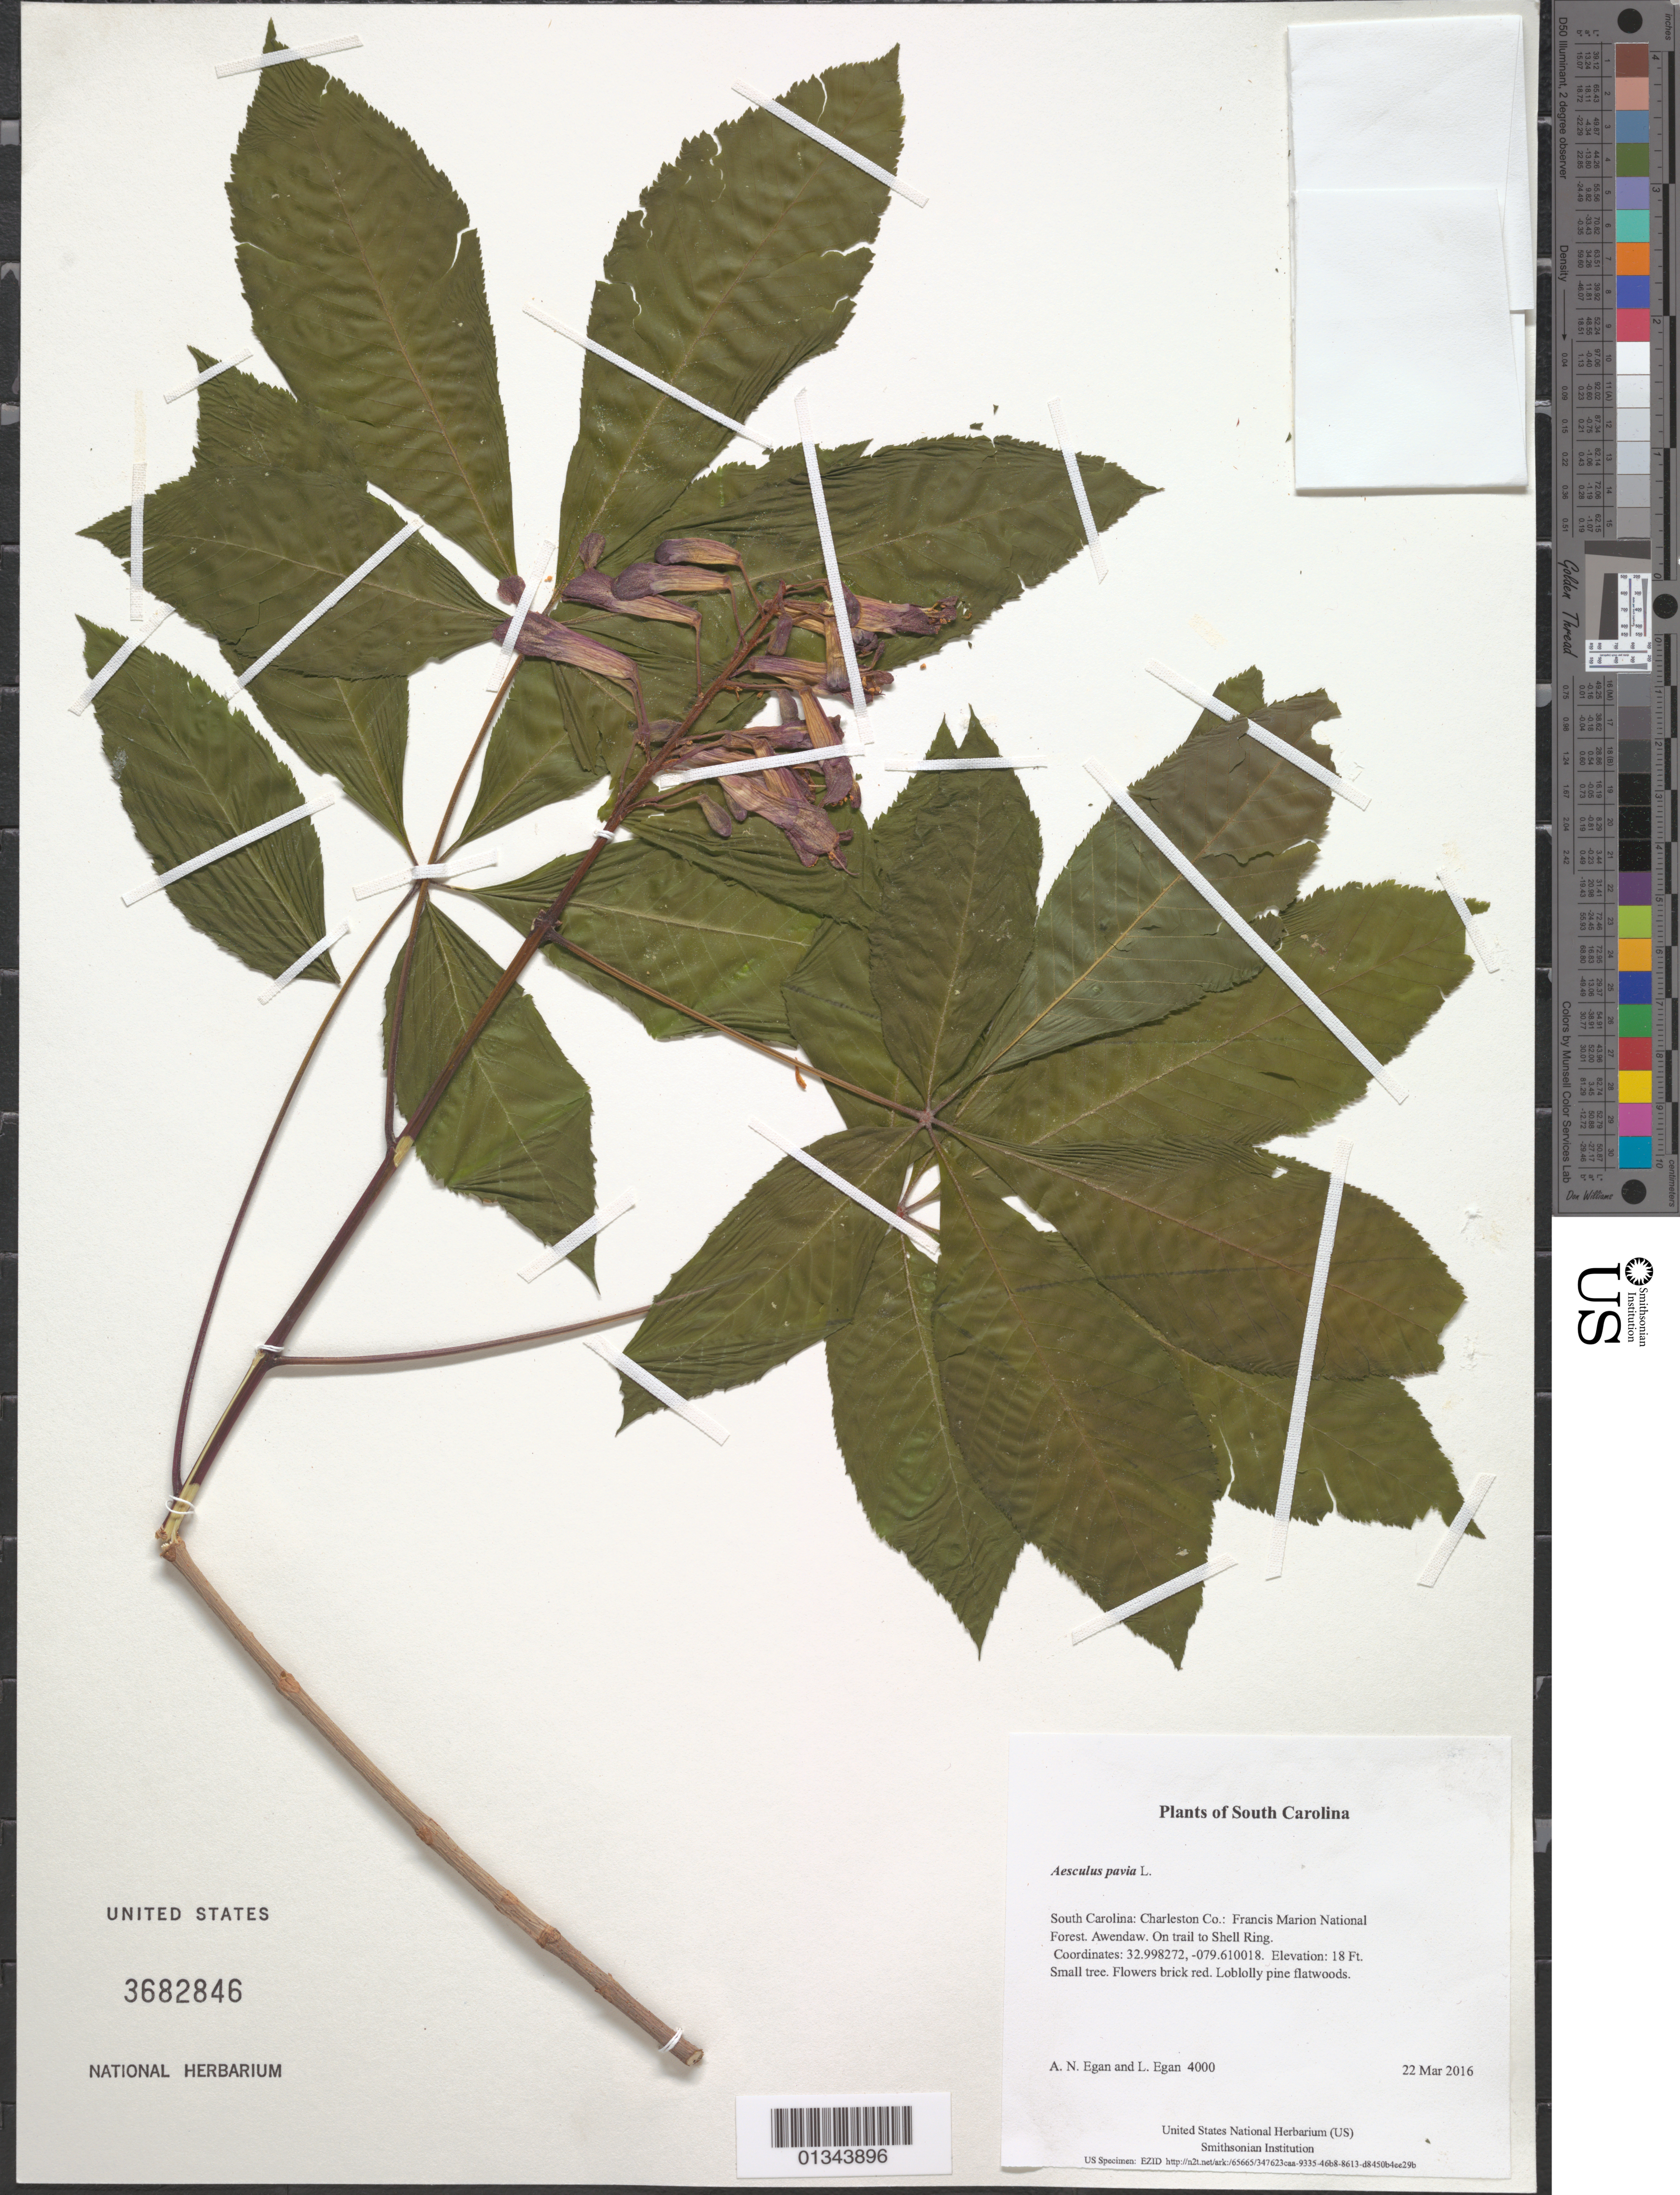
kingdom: Plantae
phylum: Tracheophyta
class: Magnoliopsida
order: Sapindales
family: Sapindaceae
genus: Aesculus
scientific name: Aesculus pavia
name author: L.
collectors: A. N. Egan & L. Egan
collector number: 4000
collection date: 2016-03-22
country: United States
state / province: South Carolina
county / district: Charleston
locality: Francis Marion National Forest. Awendaw. On trail to Shell Ring.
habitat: Loblolly pine flatwoods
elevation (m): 5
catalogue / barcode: US 3682846